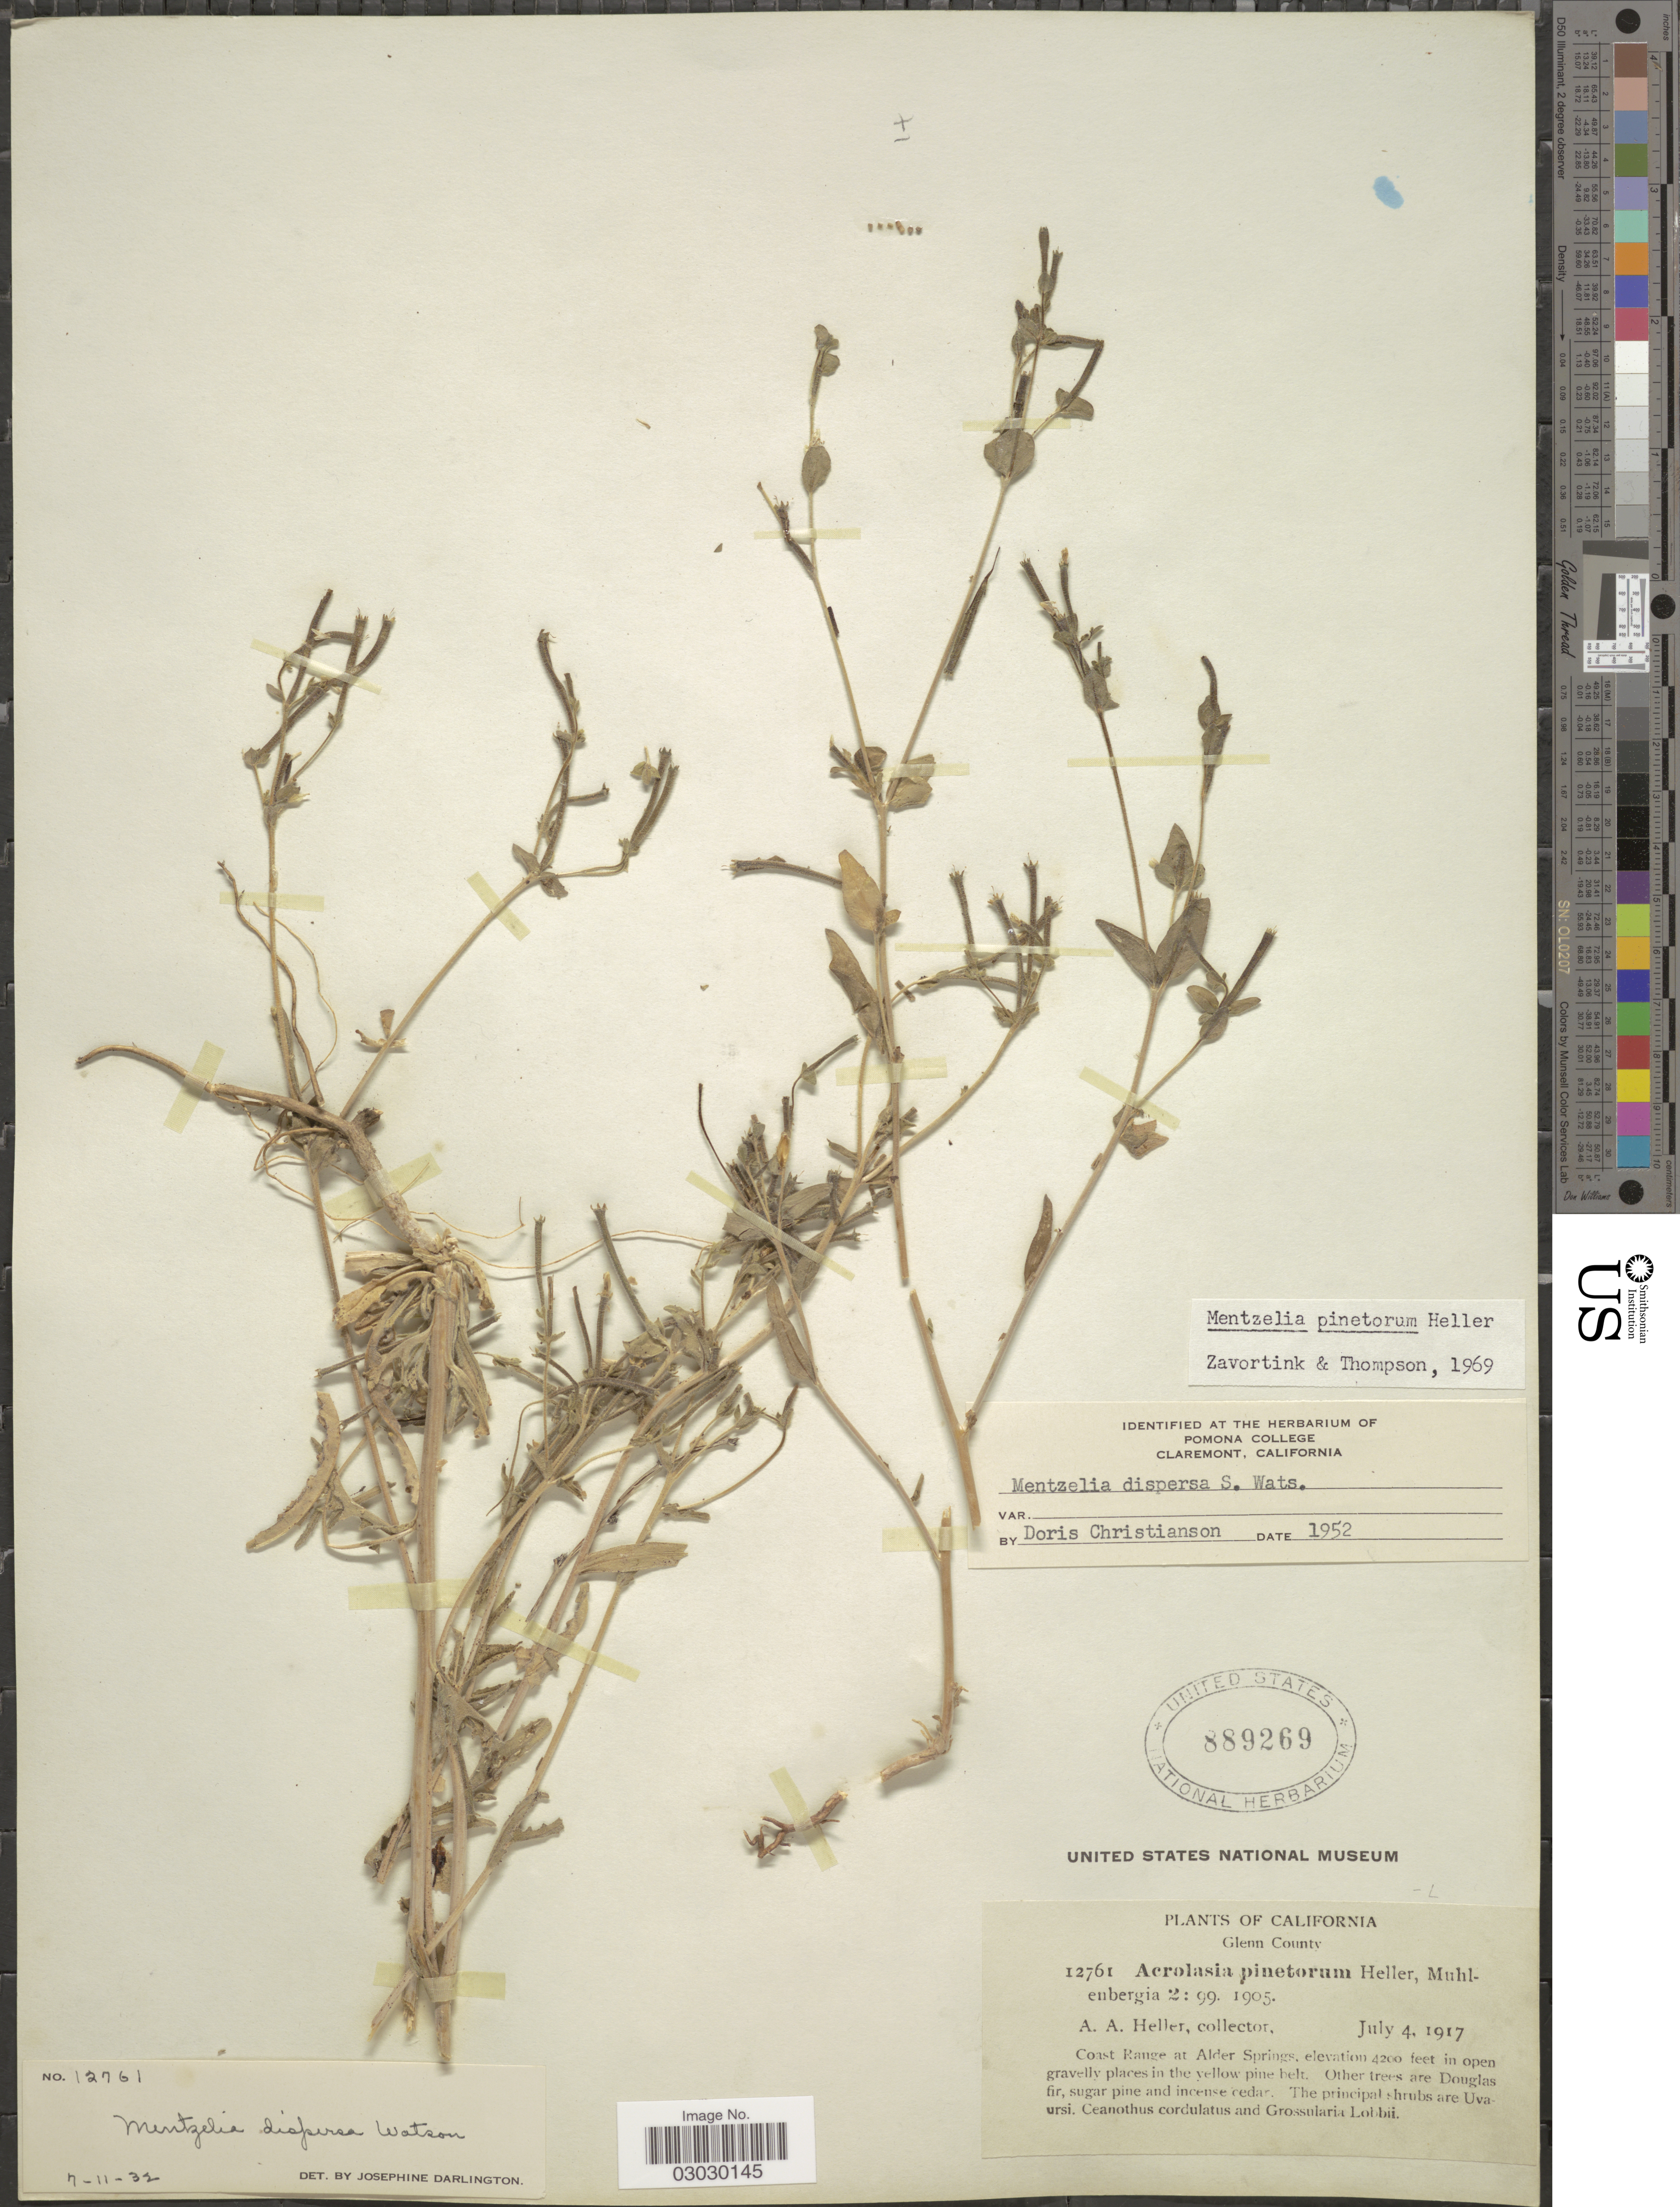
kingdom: Plantae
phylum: Tracheophyta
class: Magnoliopsida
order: Cornales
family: Loasaceae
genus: Mentzelia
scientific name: Mentzelia pinetorum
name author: A. Heller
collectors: A. A. Heller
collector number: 12761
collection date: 1917-07-04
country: United States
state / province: California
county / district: Glenn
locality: Glenn County. Coast Range at Alder Springs.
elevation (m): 1280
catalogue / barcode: US 889269